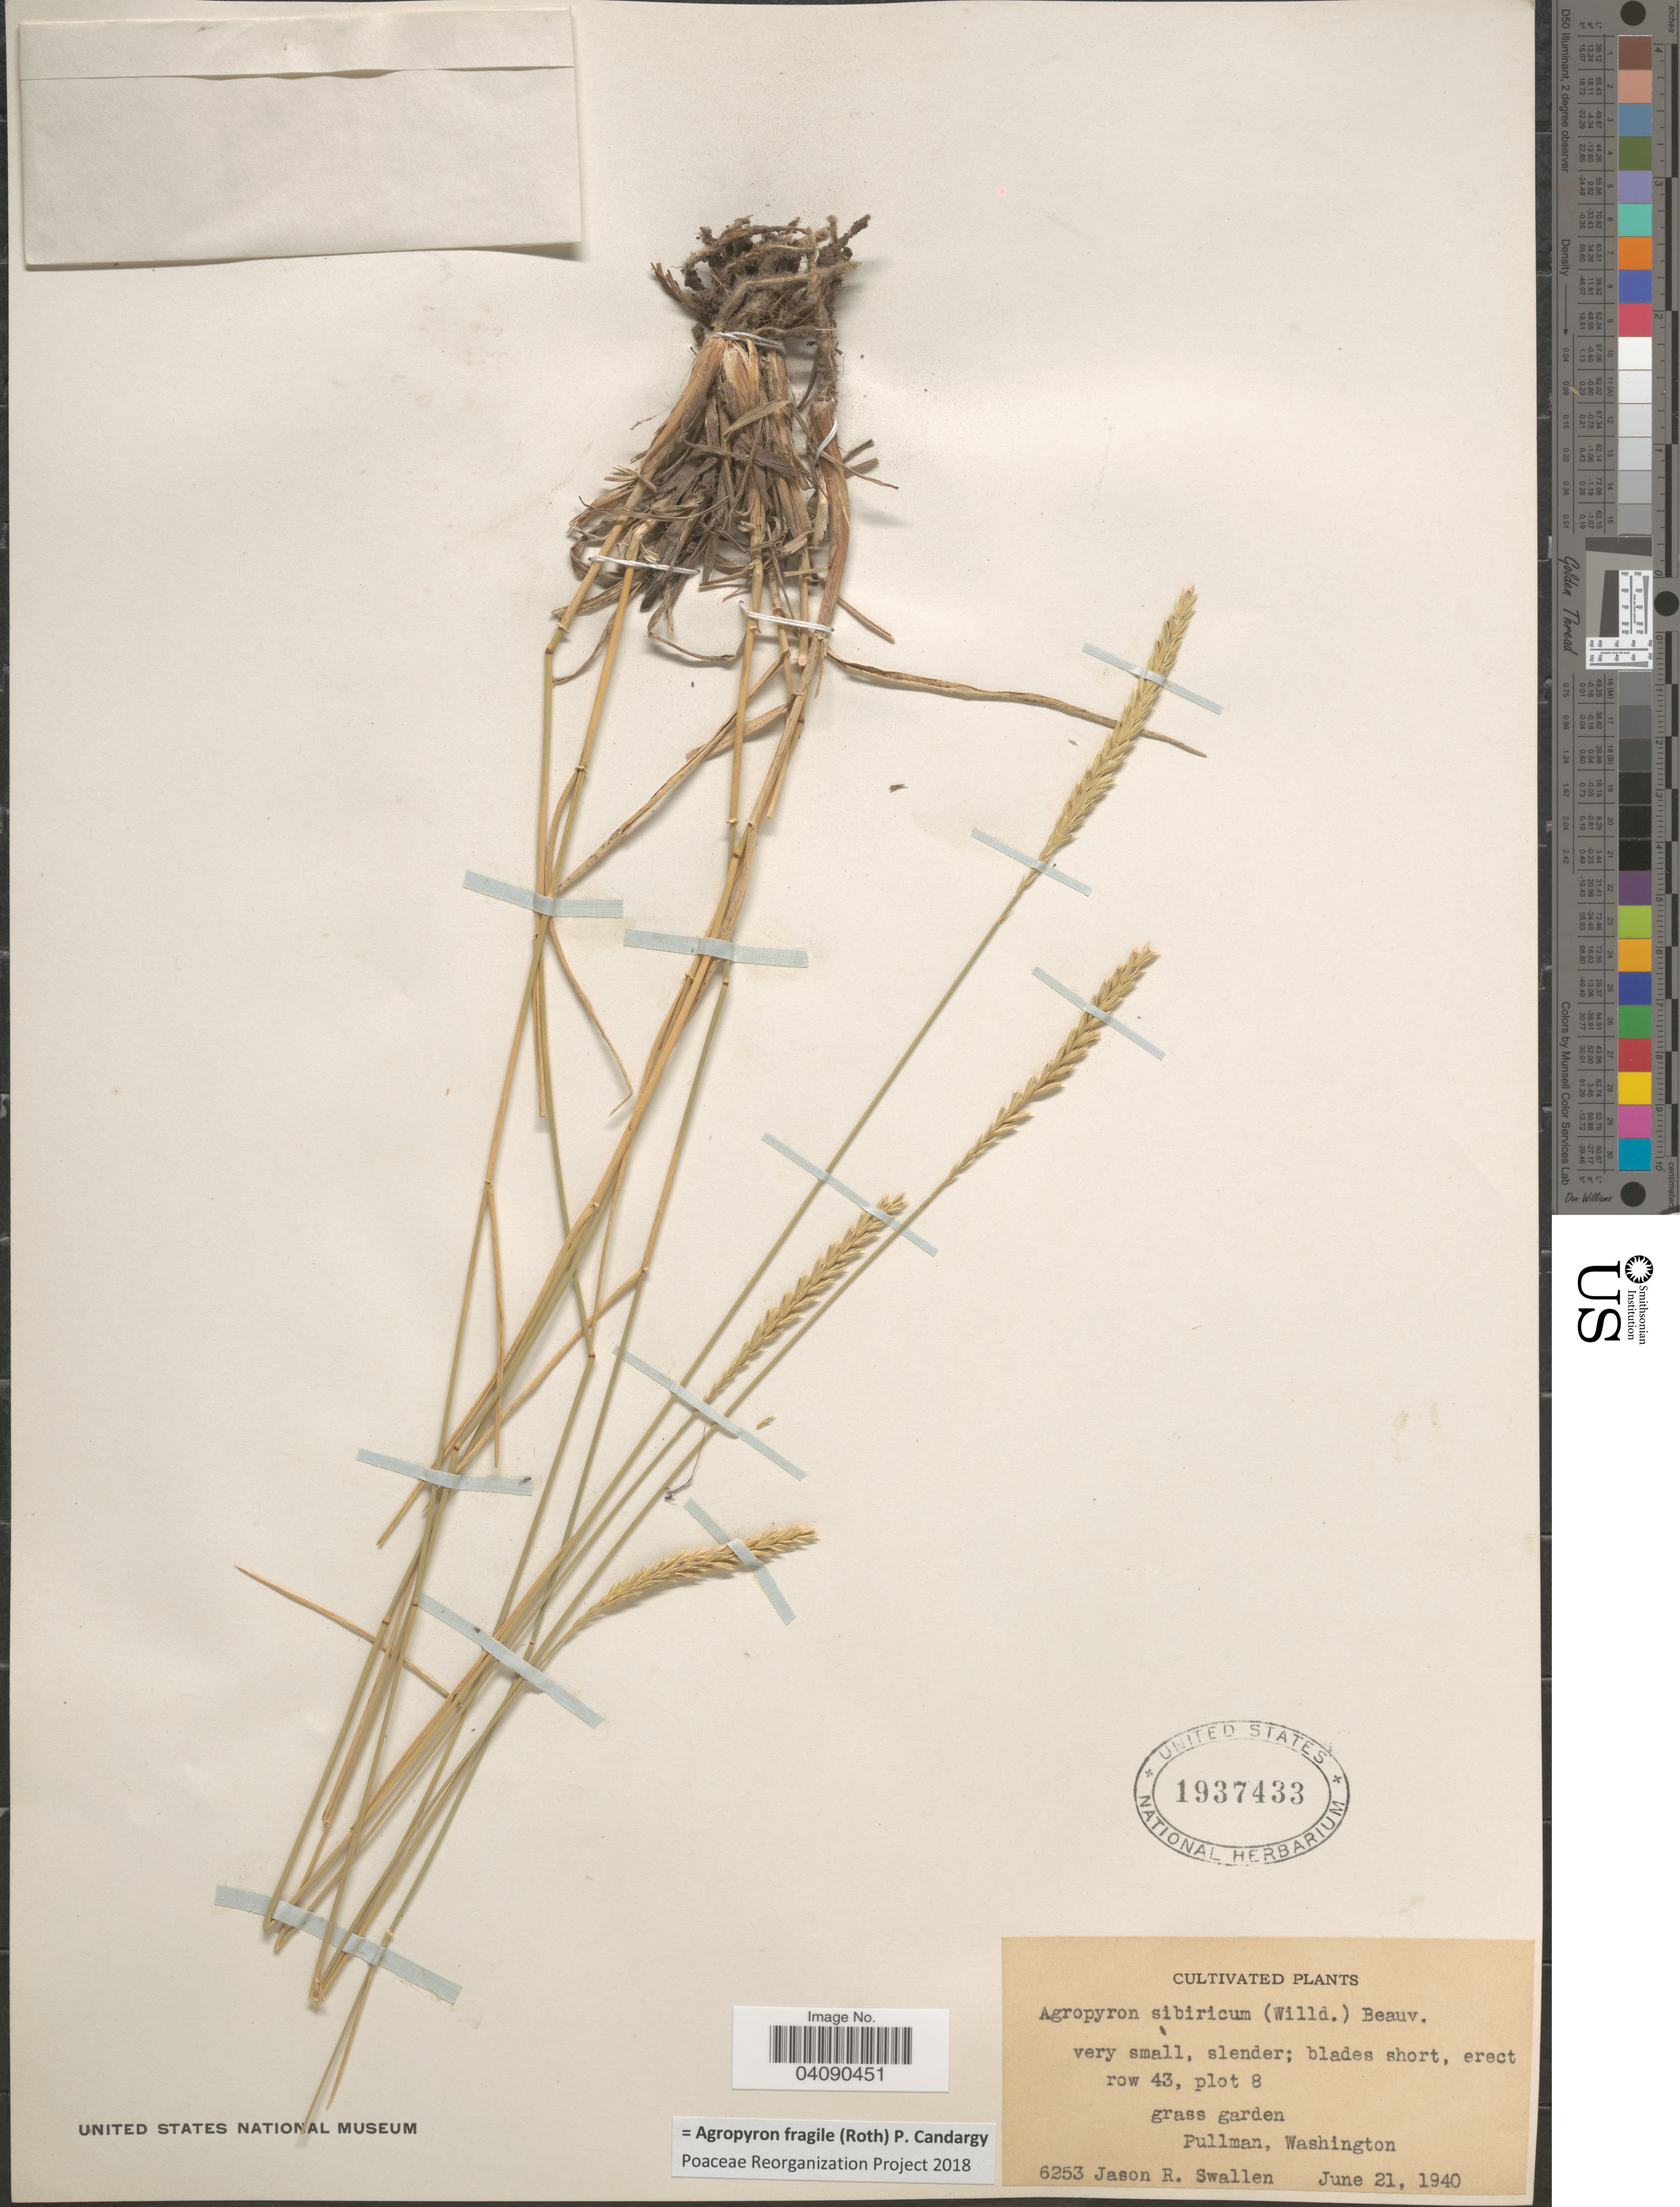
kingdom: Plantae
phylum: Tracheophyta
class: Liliopsida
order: Poales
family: Poaceae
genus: Agropyron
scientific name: Agropyron fragile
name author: (Roth) Candargy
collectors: J. R. Swallen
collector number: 6253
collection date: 1940-06-21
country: United States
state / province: Washington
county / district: Whitman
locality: Row 43, plot 8. Grass garden. Pullman.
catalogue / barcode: US 1937433